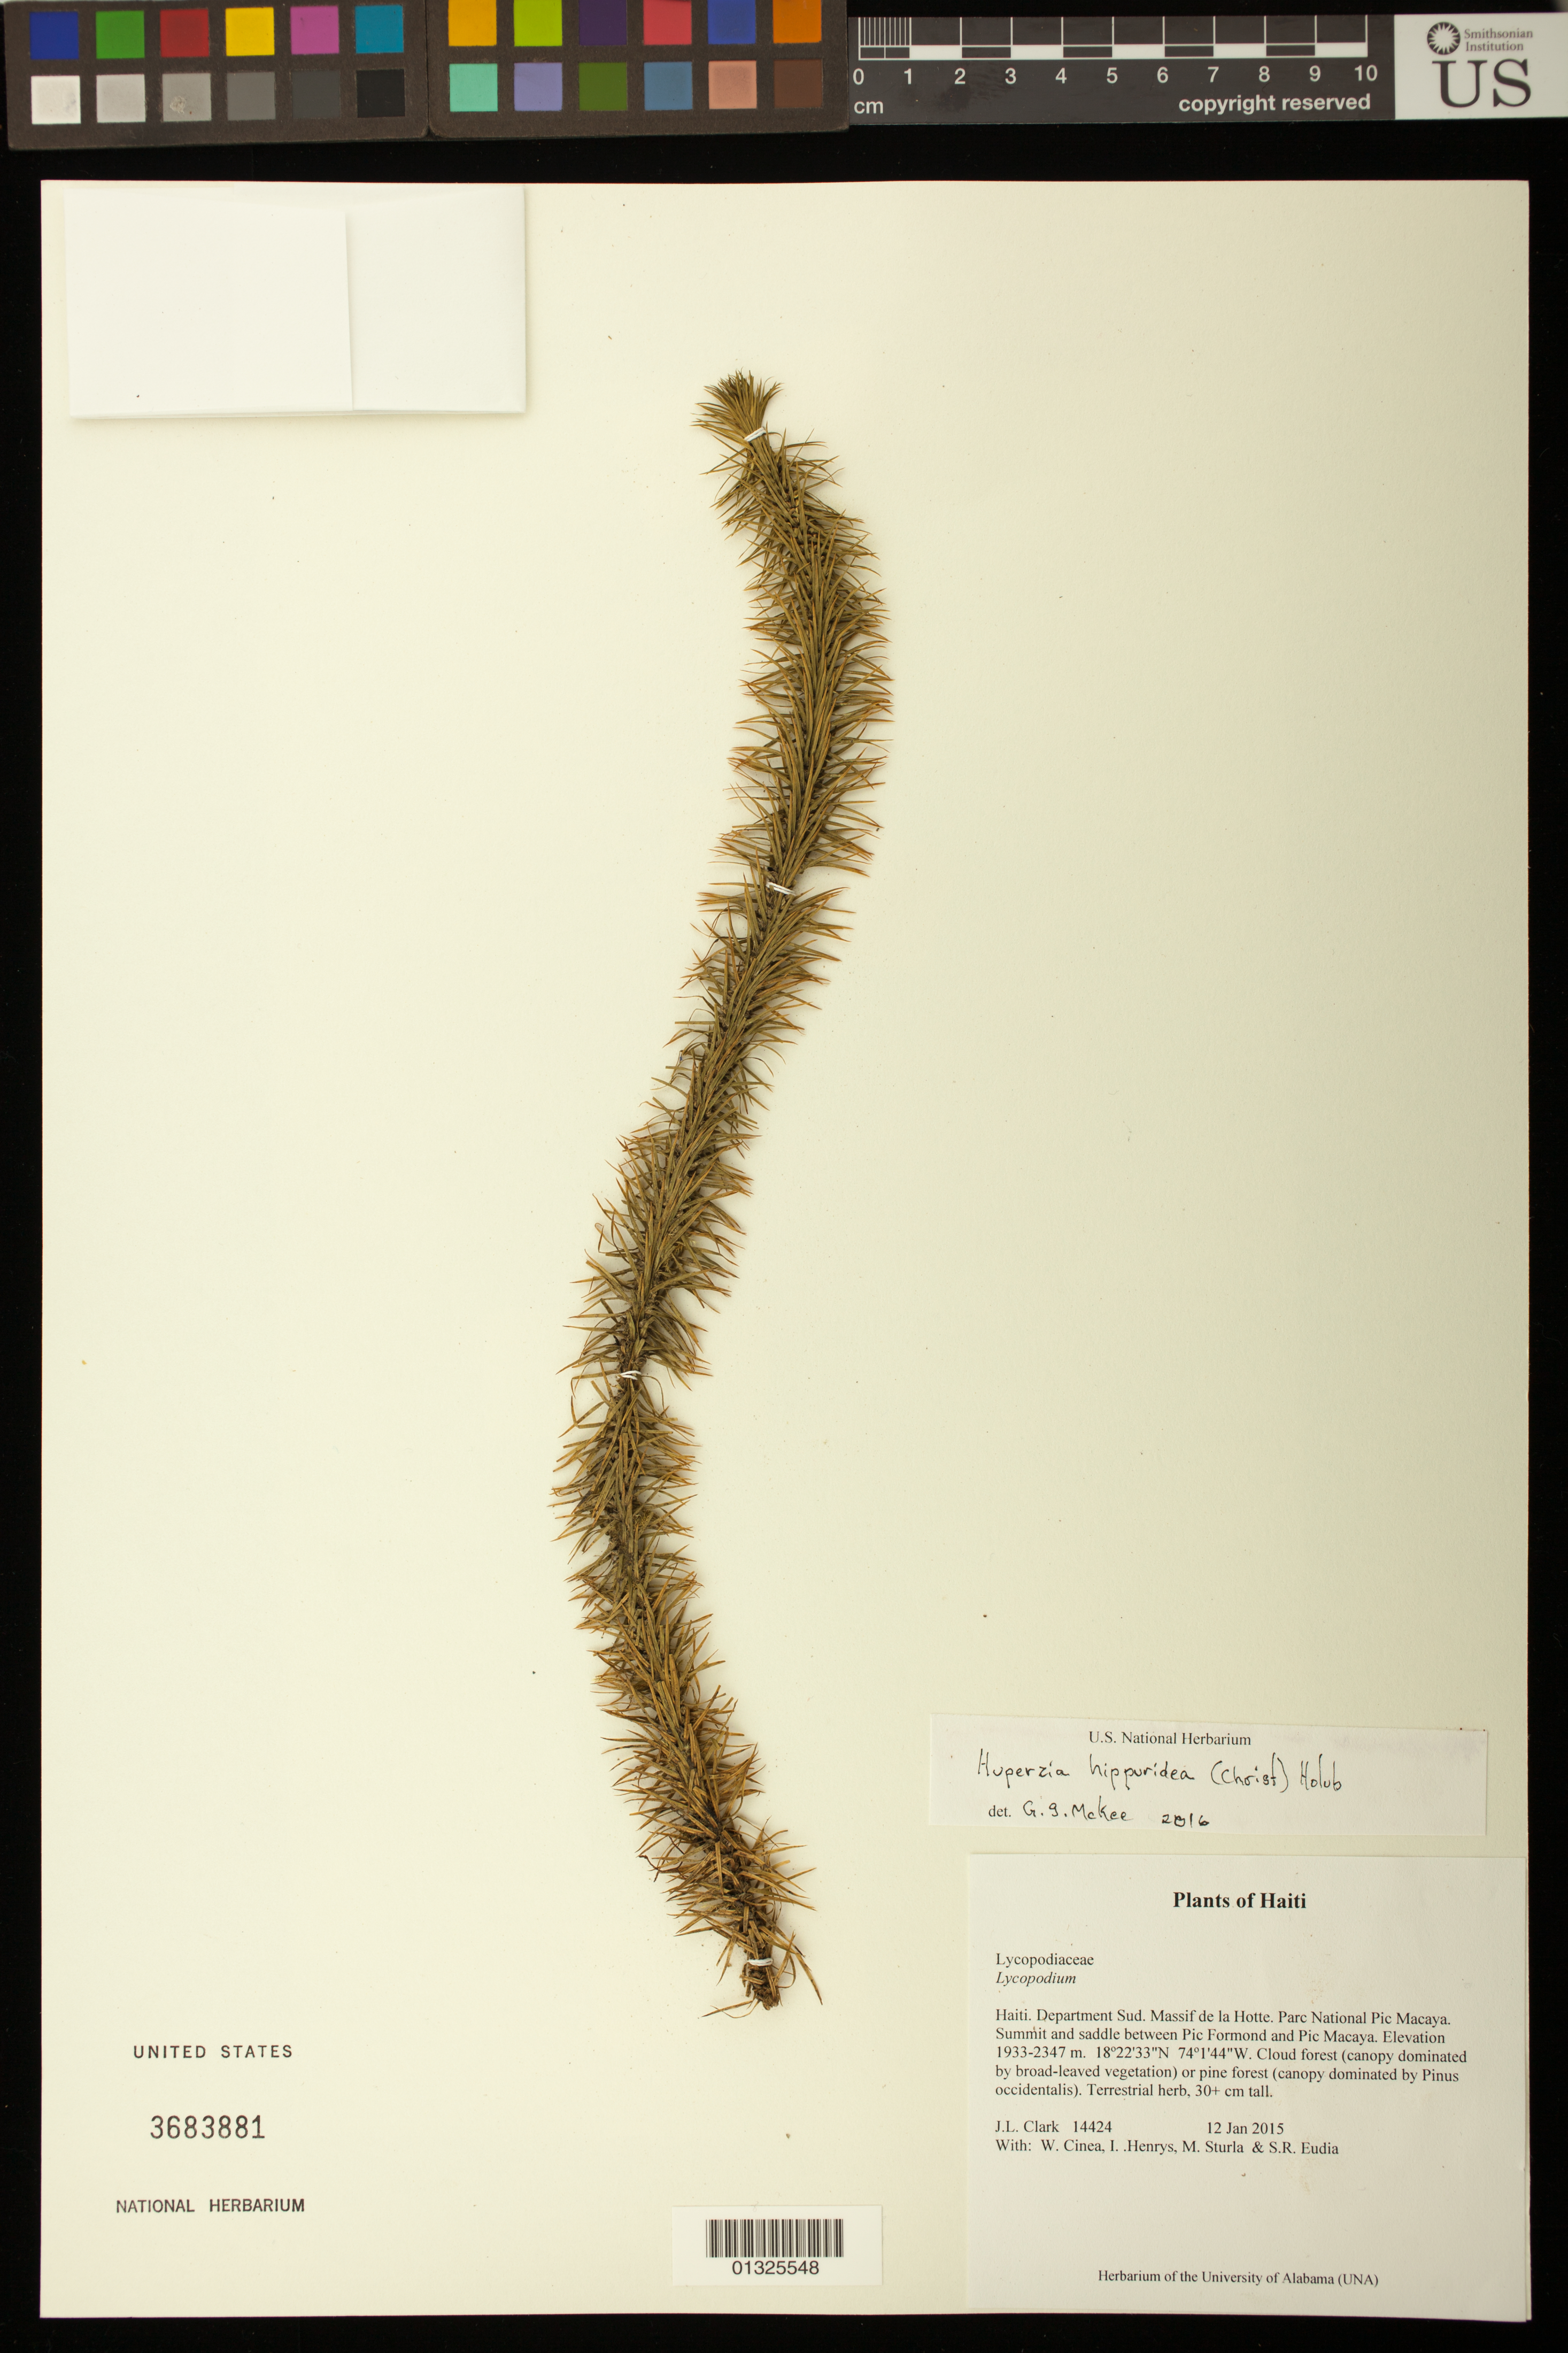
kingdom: Plantae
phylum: Tracheophyta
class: Lycopodiopsida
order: Lycopodiales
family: Lycopodiaceae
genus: Phlegmariurus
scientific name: Phlegmariurus hippurideus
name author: (Christ) B. Øllg.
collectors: J. L. Clark, W. Cinea, I. Henrys, M. Sturla & S. Eudia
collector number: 14424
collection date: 2015-01-12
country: Haiti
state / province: Sud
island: Hispaniola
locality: Massif de la Hotte. Parc National Pic Macaya. Summit and saddle between Pic Formond and Pic Macaya.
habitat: Cloud forest (canopy dominated by broad-leaved vegetation) or pine forest (canopy dominated by Pinus occidentalis).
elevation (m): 1933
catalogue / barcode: US 3683881